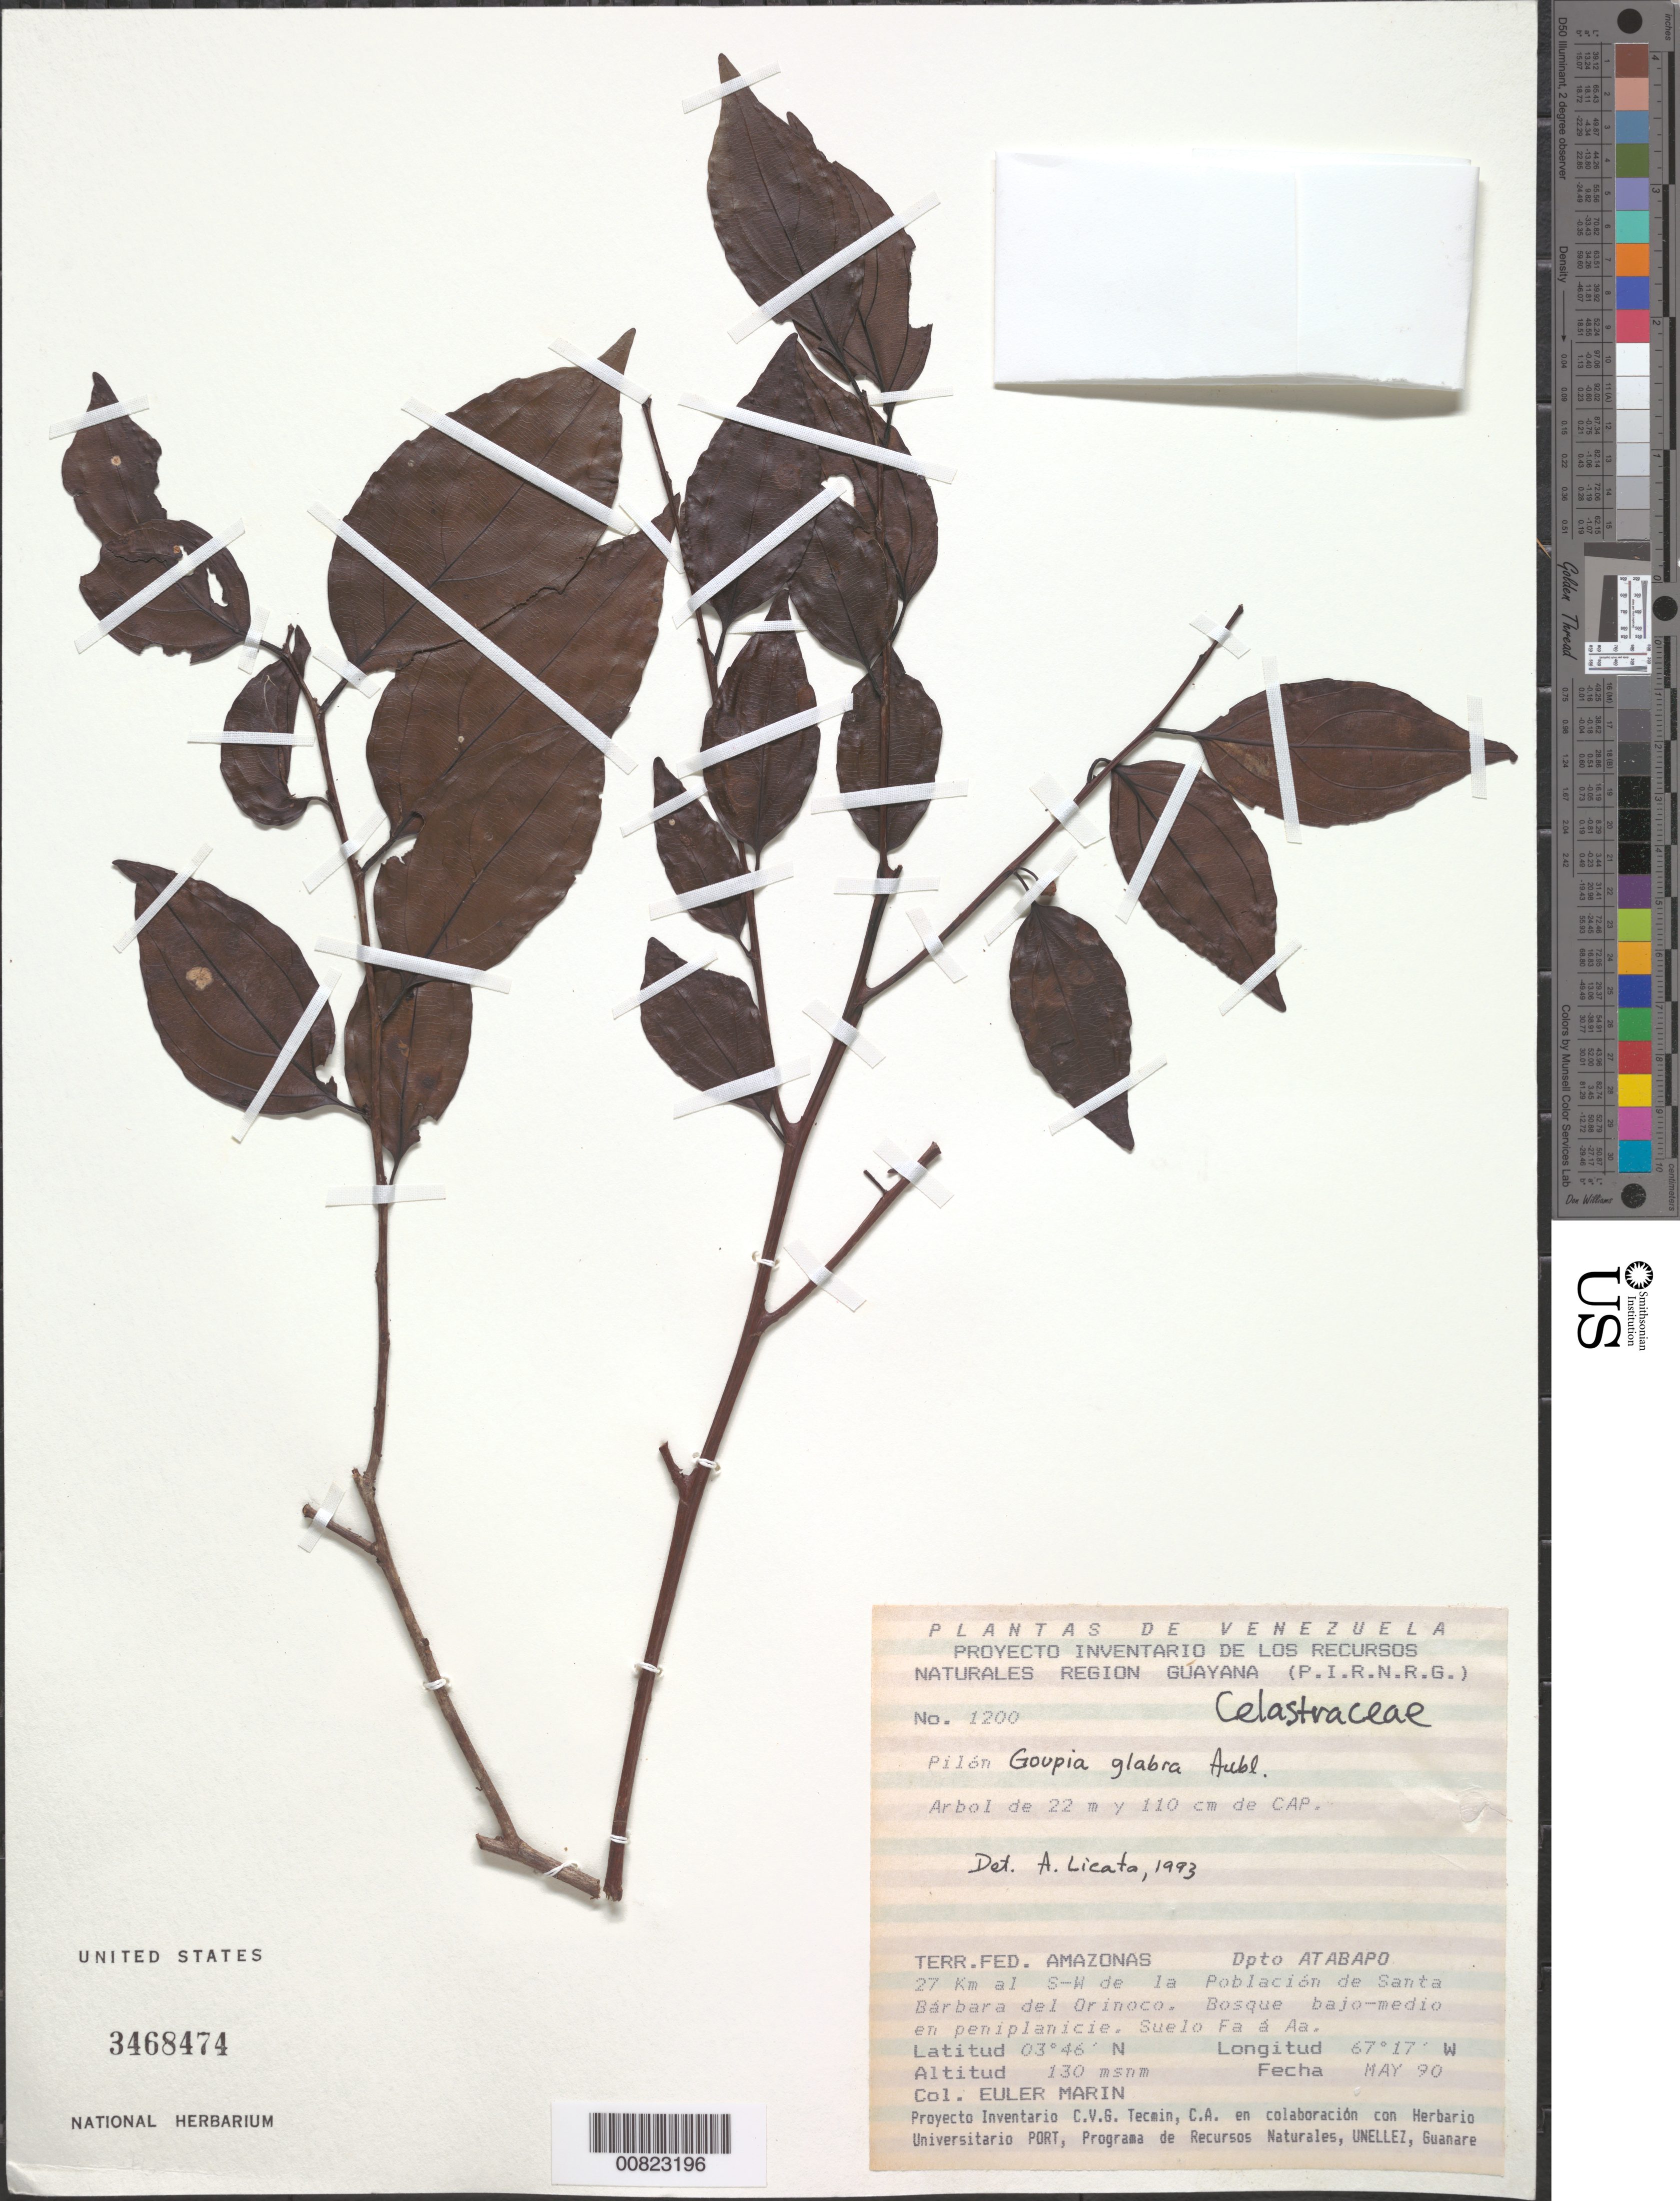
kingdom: Plantae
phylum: Tracheophyta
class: Magnoliopsida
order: Malpighiales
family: Goupiaceae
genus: Goupia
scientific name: Goupia glabra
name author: Aubl.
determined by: Licata, A., (PORT), Univ. Nac. Exp. de los Llanos Ezequiel Zamora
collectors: E. Marin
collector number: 1200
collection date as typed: May-90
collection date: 1990-05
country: Venezuela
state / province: Amazonas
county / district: Atabapo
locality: Sta. Barbara del Orinoco, 27 km al SW, Suelo Fa á Aa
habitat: Bosque bajo-medio en peniplanicie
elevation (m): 130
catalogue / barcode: US 3468474